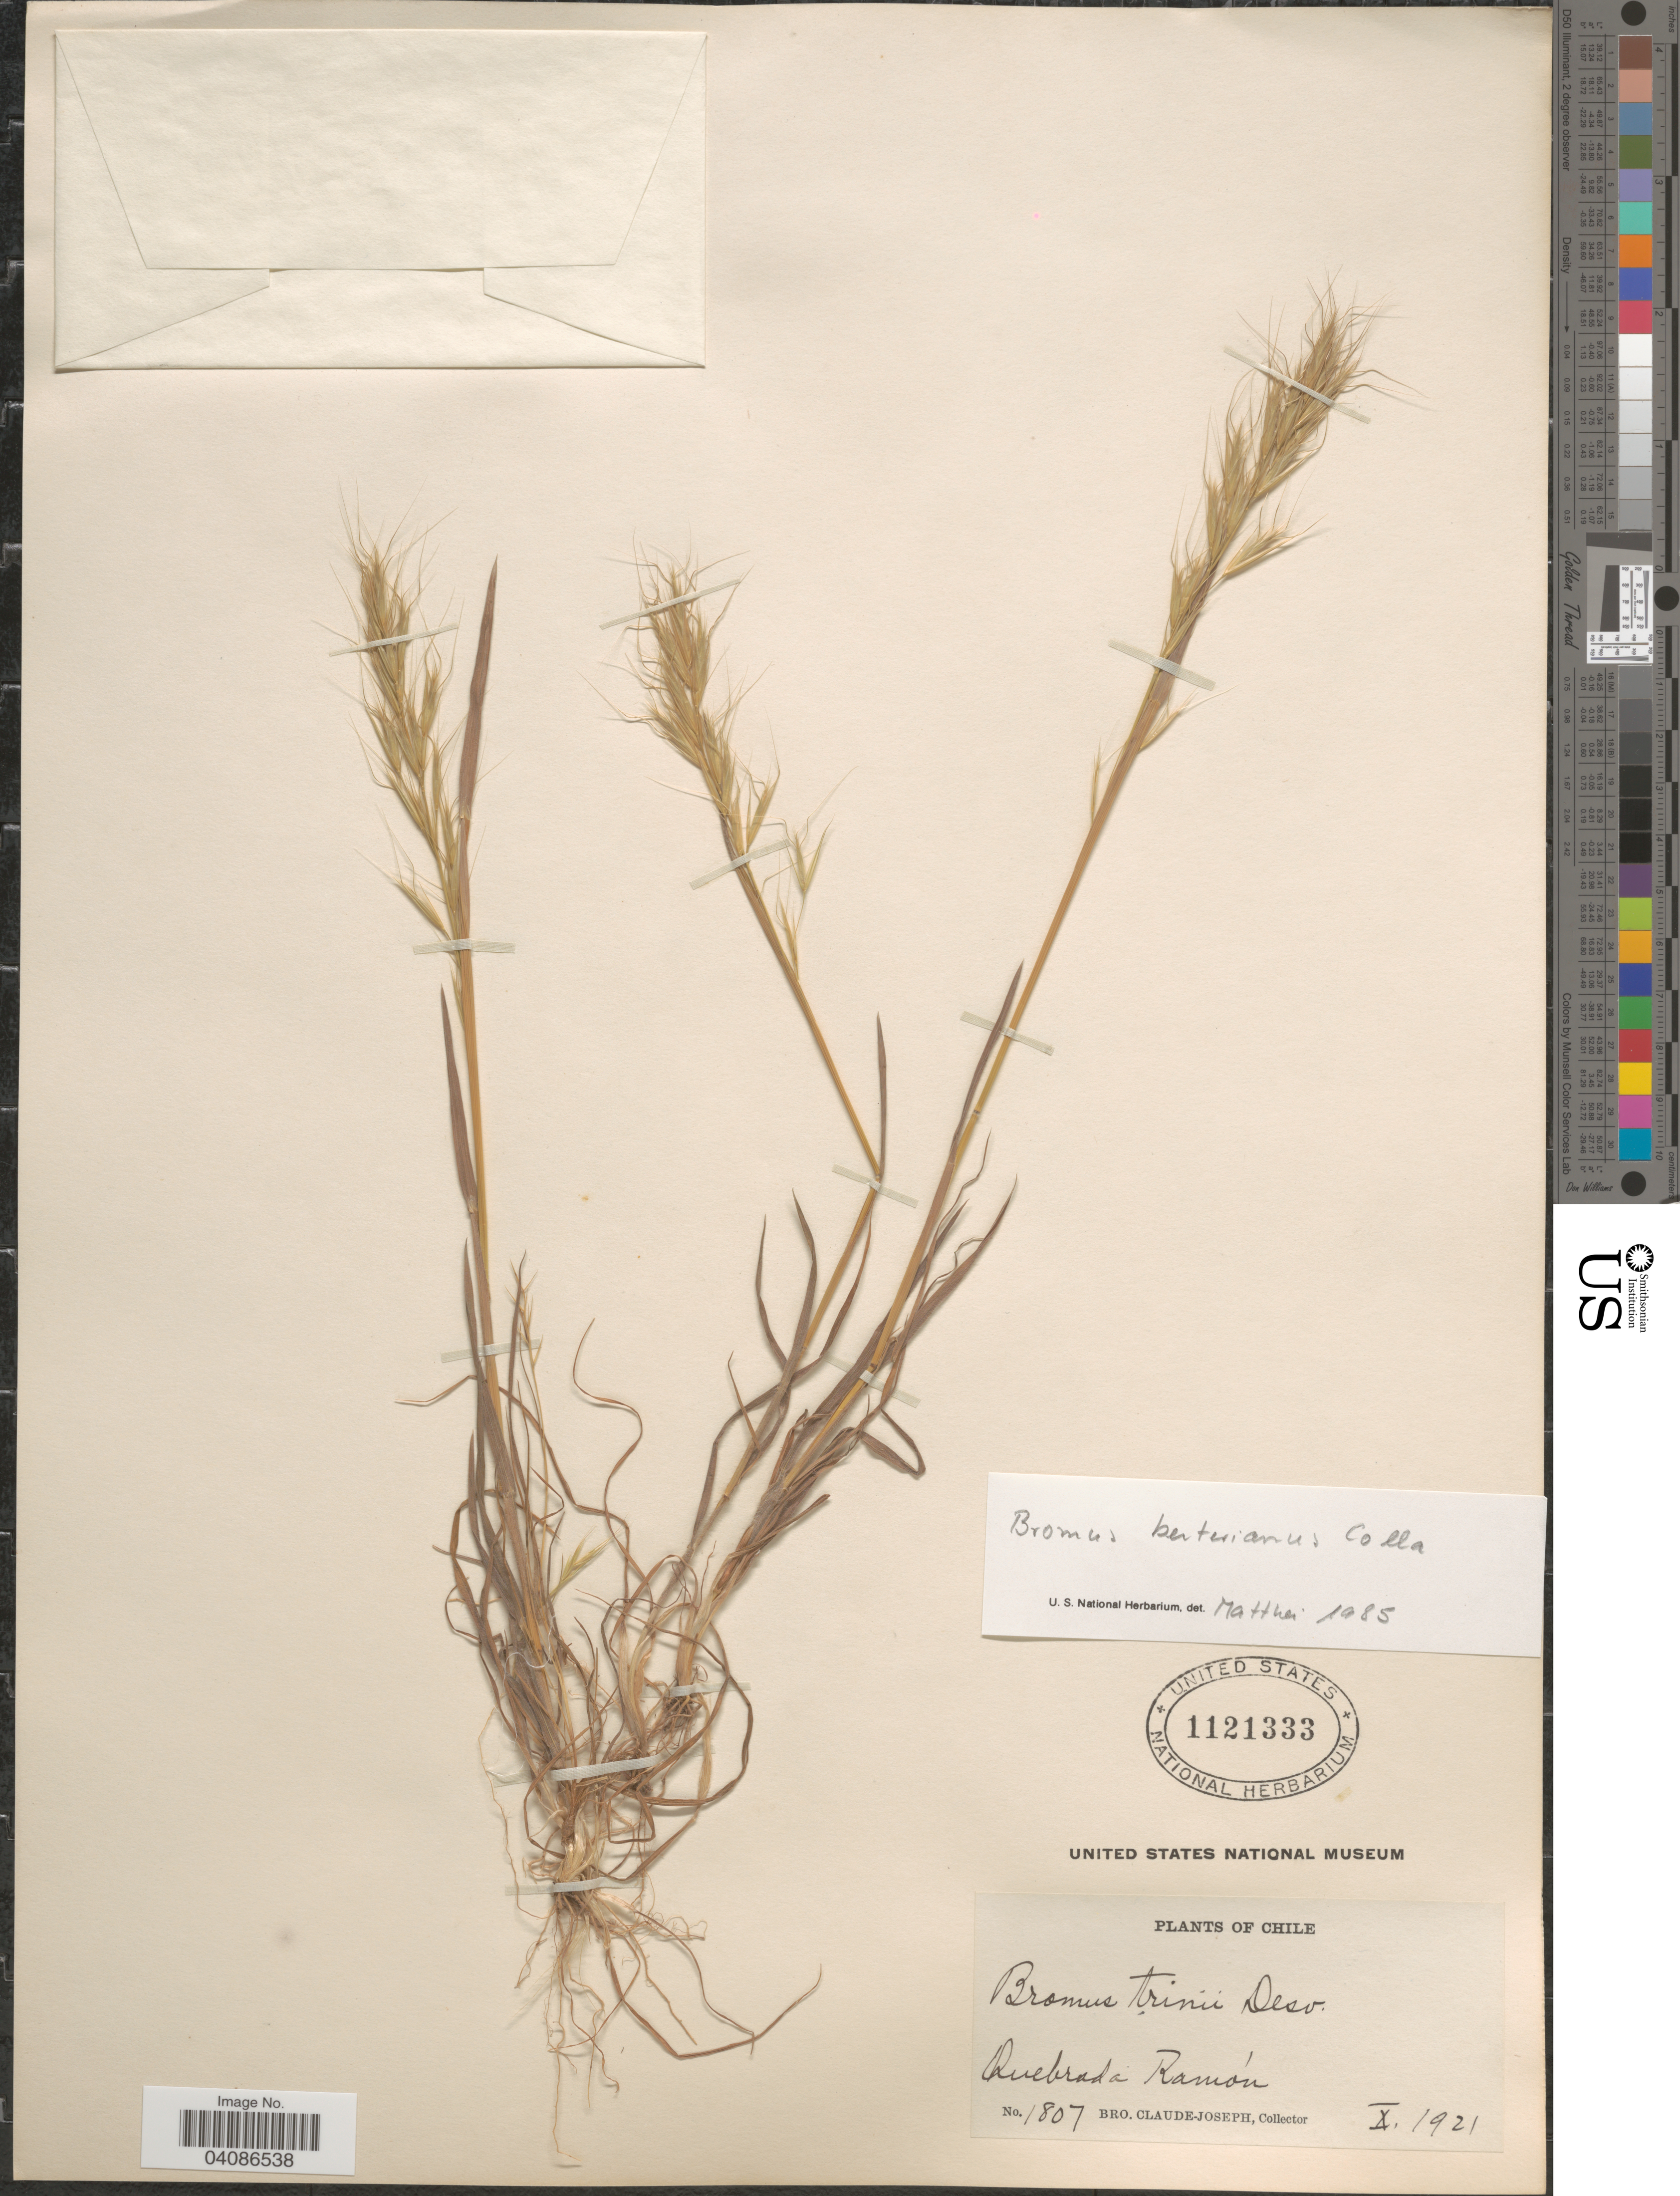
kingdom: Plantae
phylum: Tracheophyta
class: Liliopsida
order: Poales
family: Poaceae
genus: Bromus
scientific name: Bromus berteroanus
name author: Colla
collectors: Bro. Claude-Joseph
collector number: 1807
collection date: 1921-10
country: Chile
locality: Quebrada Ramón.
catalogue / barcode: US 1121333